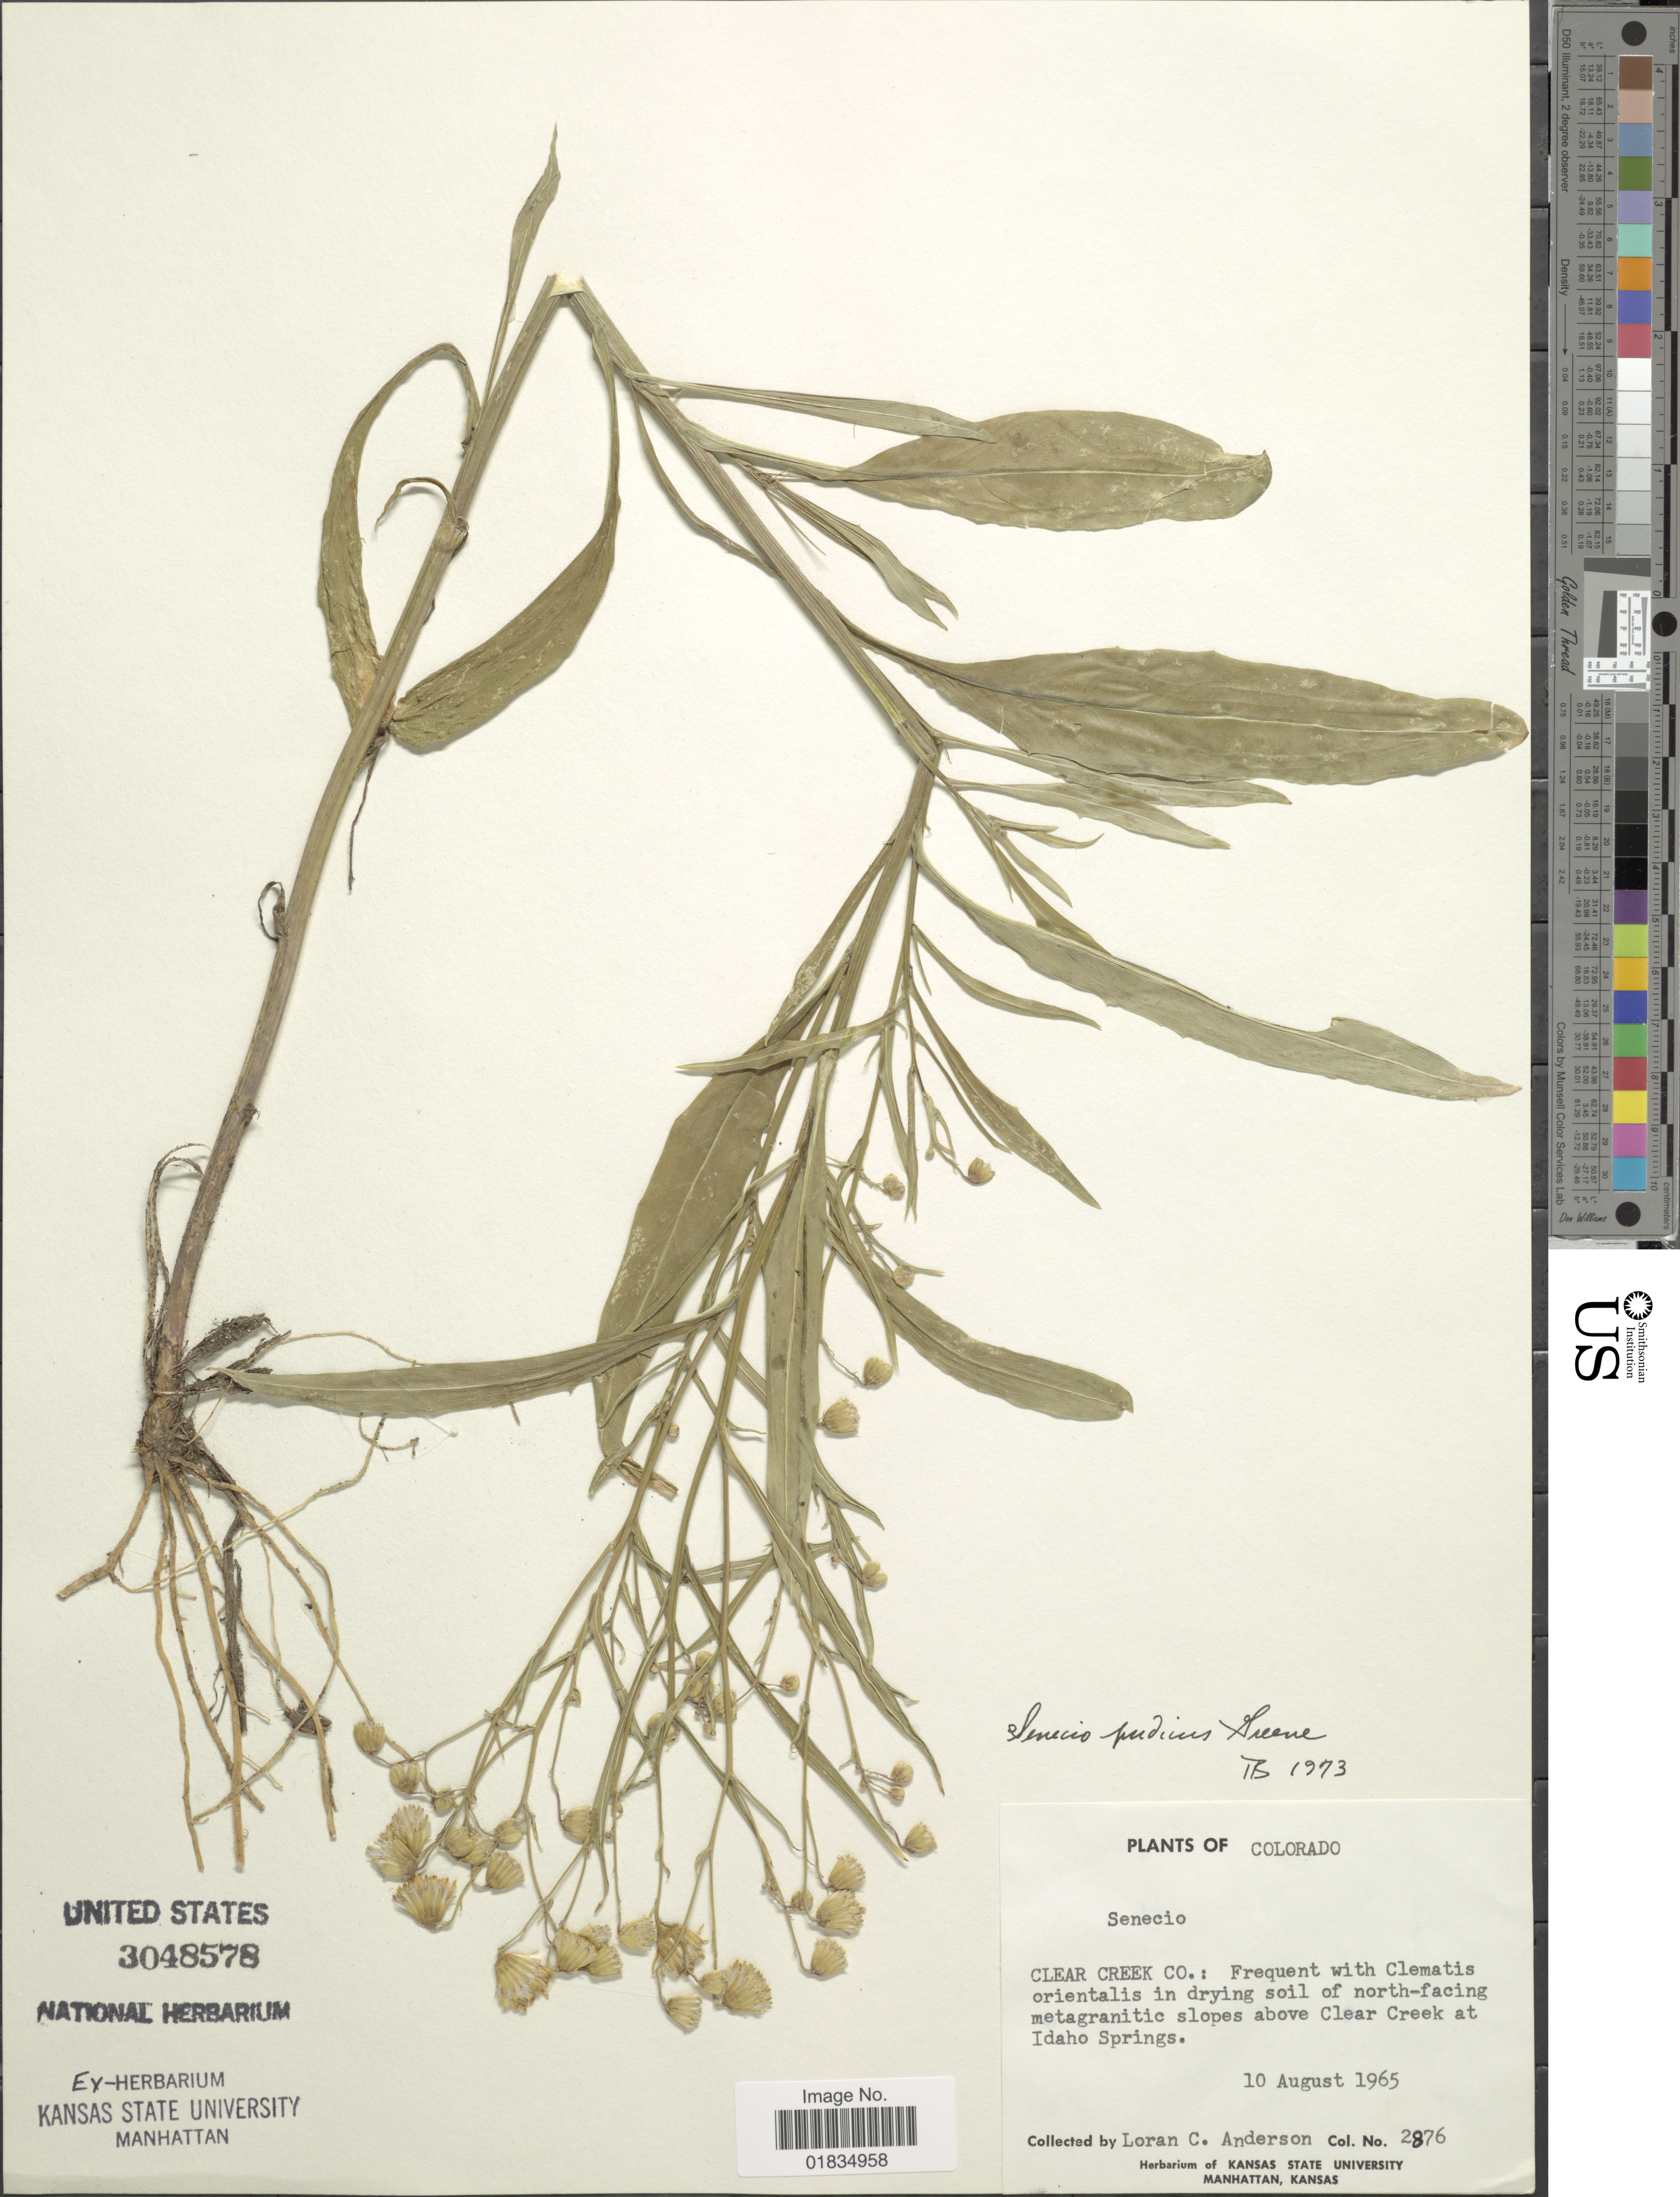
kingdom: Plantae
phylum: Tracheophyta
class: Magnoliopsida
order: Asterales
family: Asteraceae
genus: Senecio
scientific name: Senecio pudicus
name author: Greene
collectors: L. C. Anderson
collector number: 2876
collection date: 1965-08-10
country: United States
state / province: Colorado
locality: Clear Creek Co.: Slopes above Clear Creek at Idaho Springs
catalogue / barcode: US 3048578